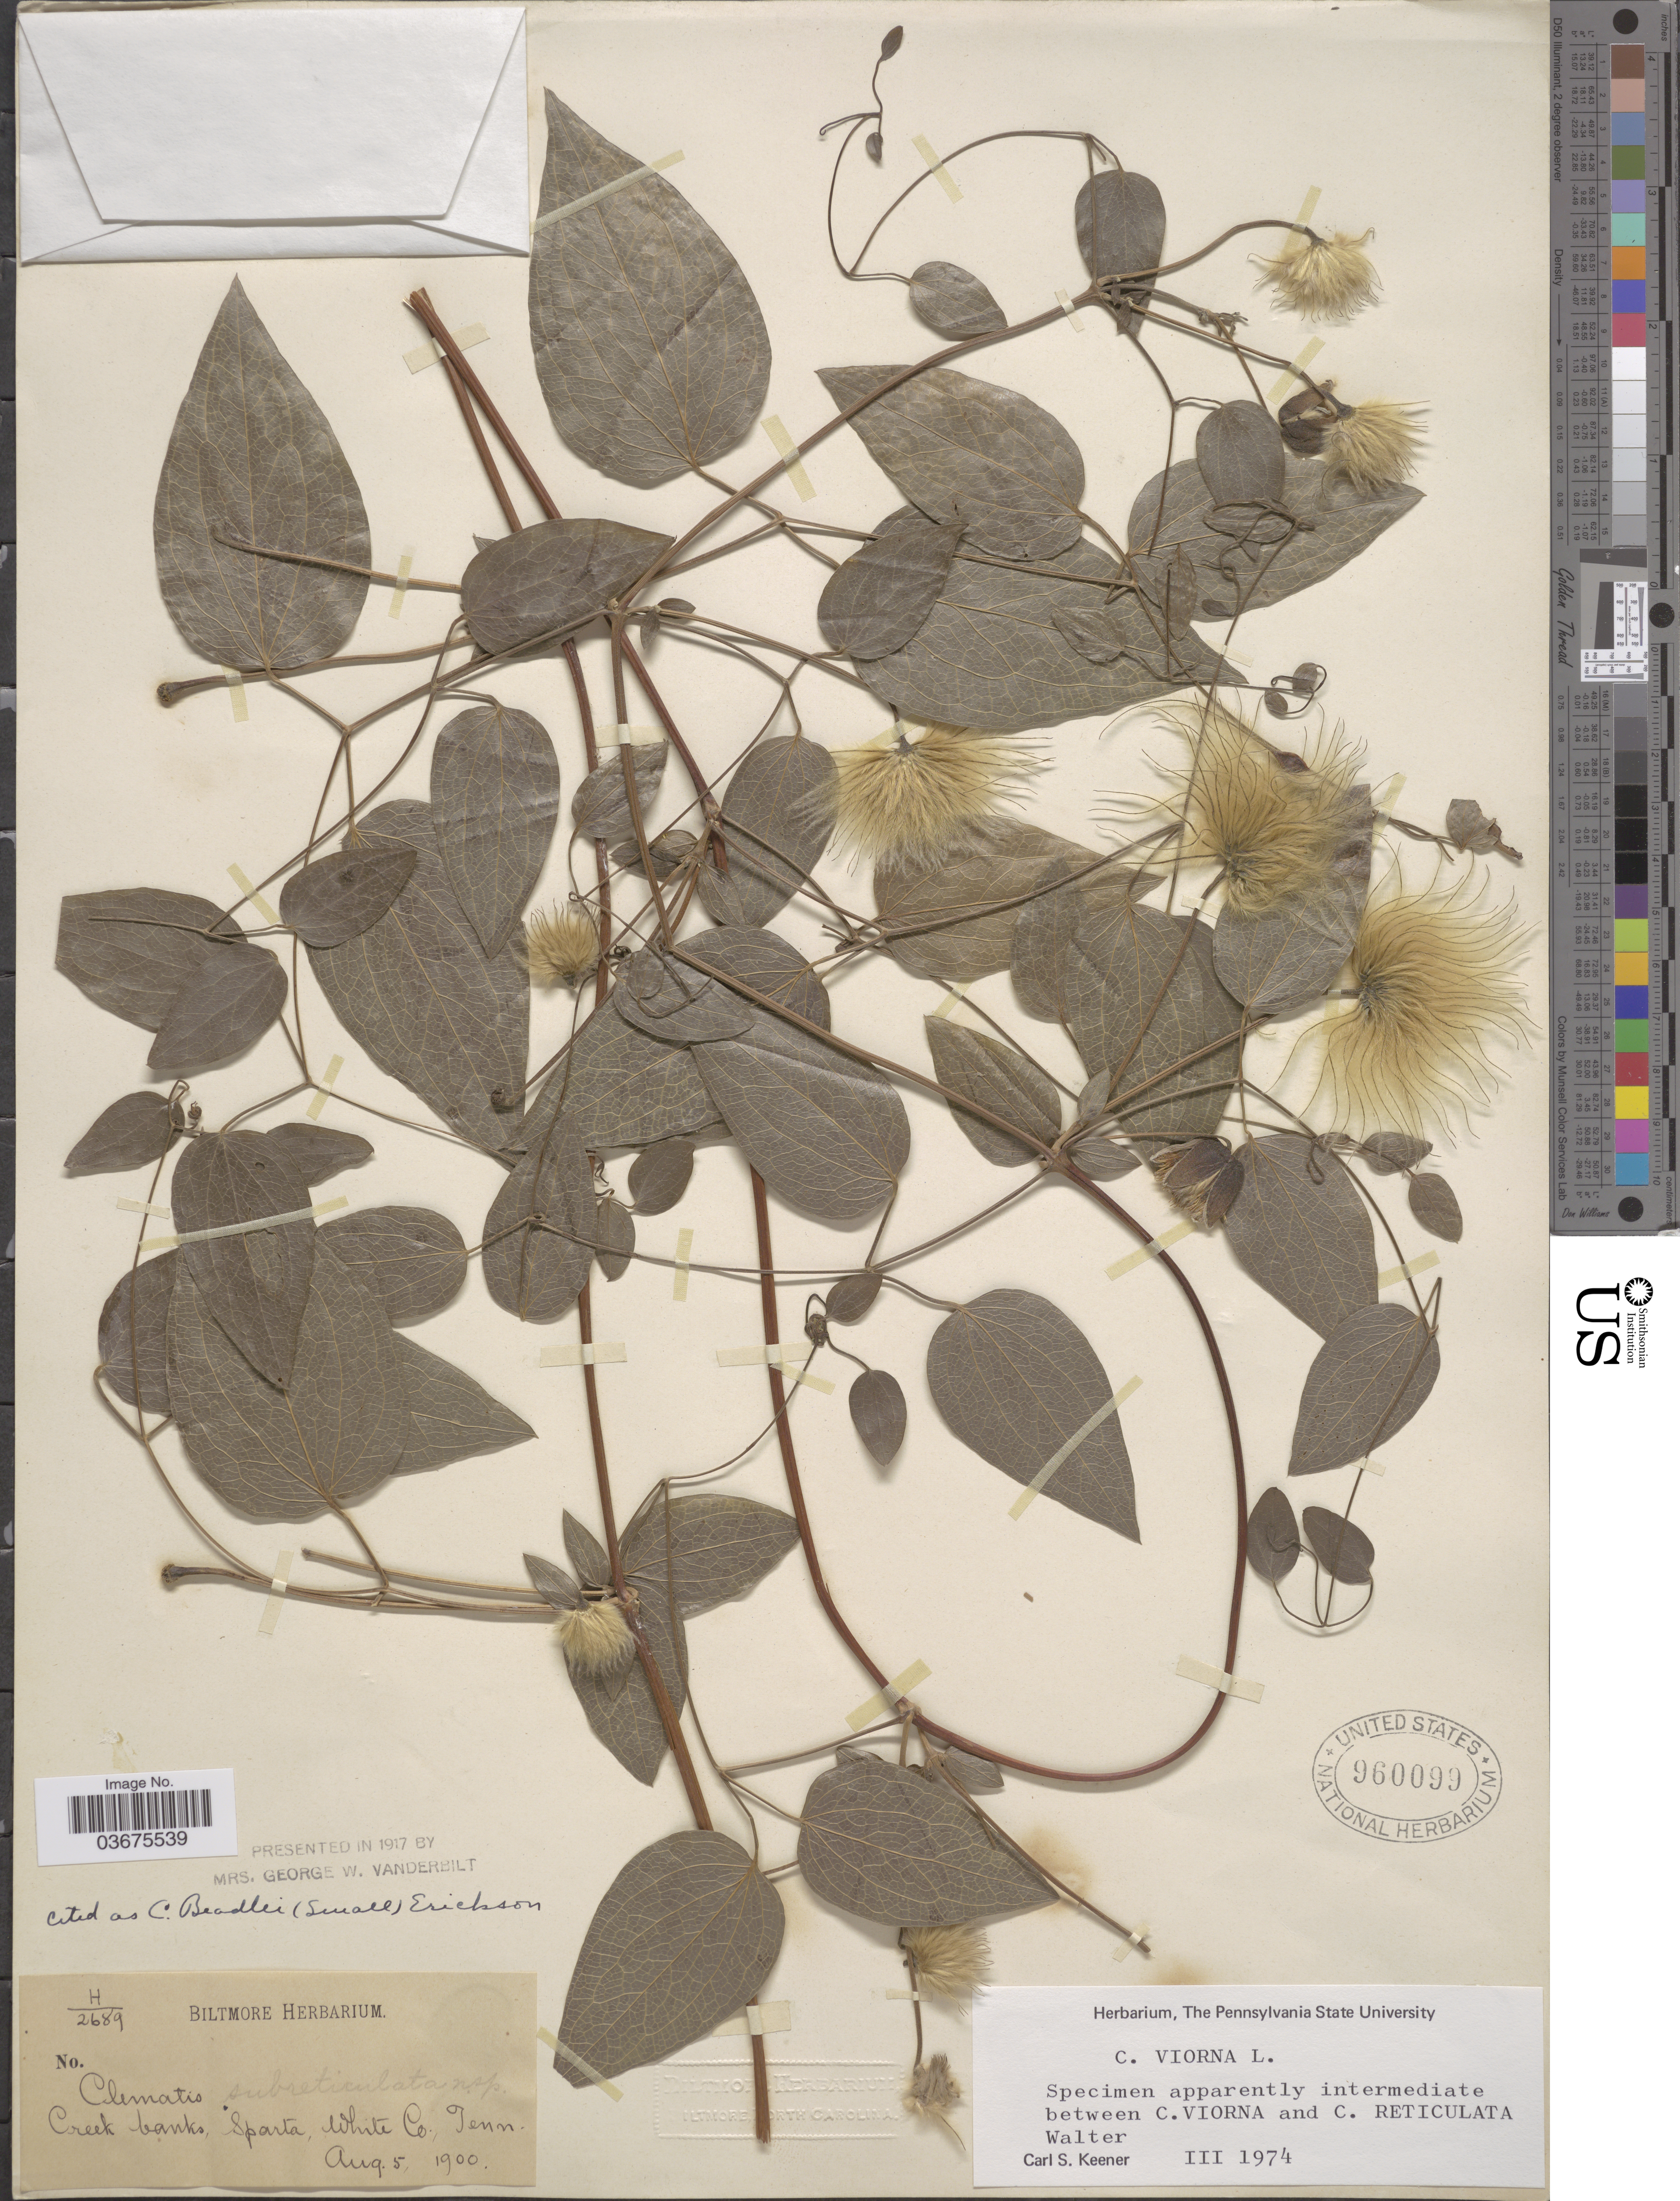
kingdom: Plantae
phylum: Tracheophyta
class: Magnoliopsida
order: Ranunculales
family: Ranunculaceae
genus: Clematis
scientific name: Clematis reticulata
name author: Walter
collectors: ex herb. Biltmore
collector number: H/2689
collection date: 1900-08-05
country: United States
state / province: Tennessee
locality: Creek banks, Sparta, White Co.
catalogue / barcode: US 960099